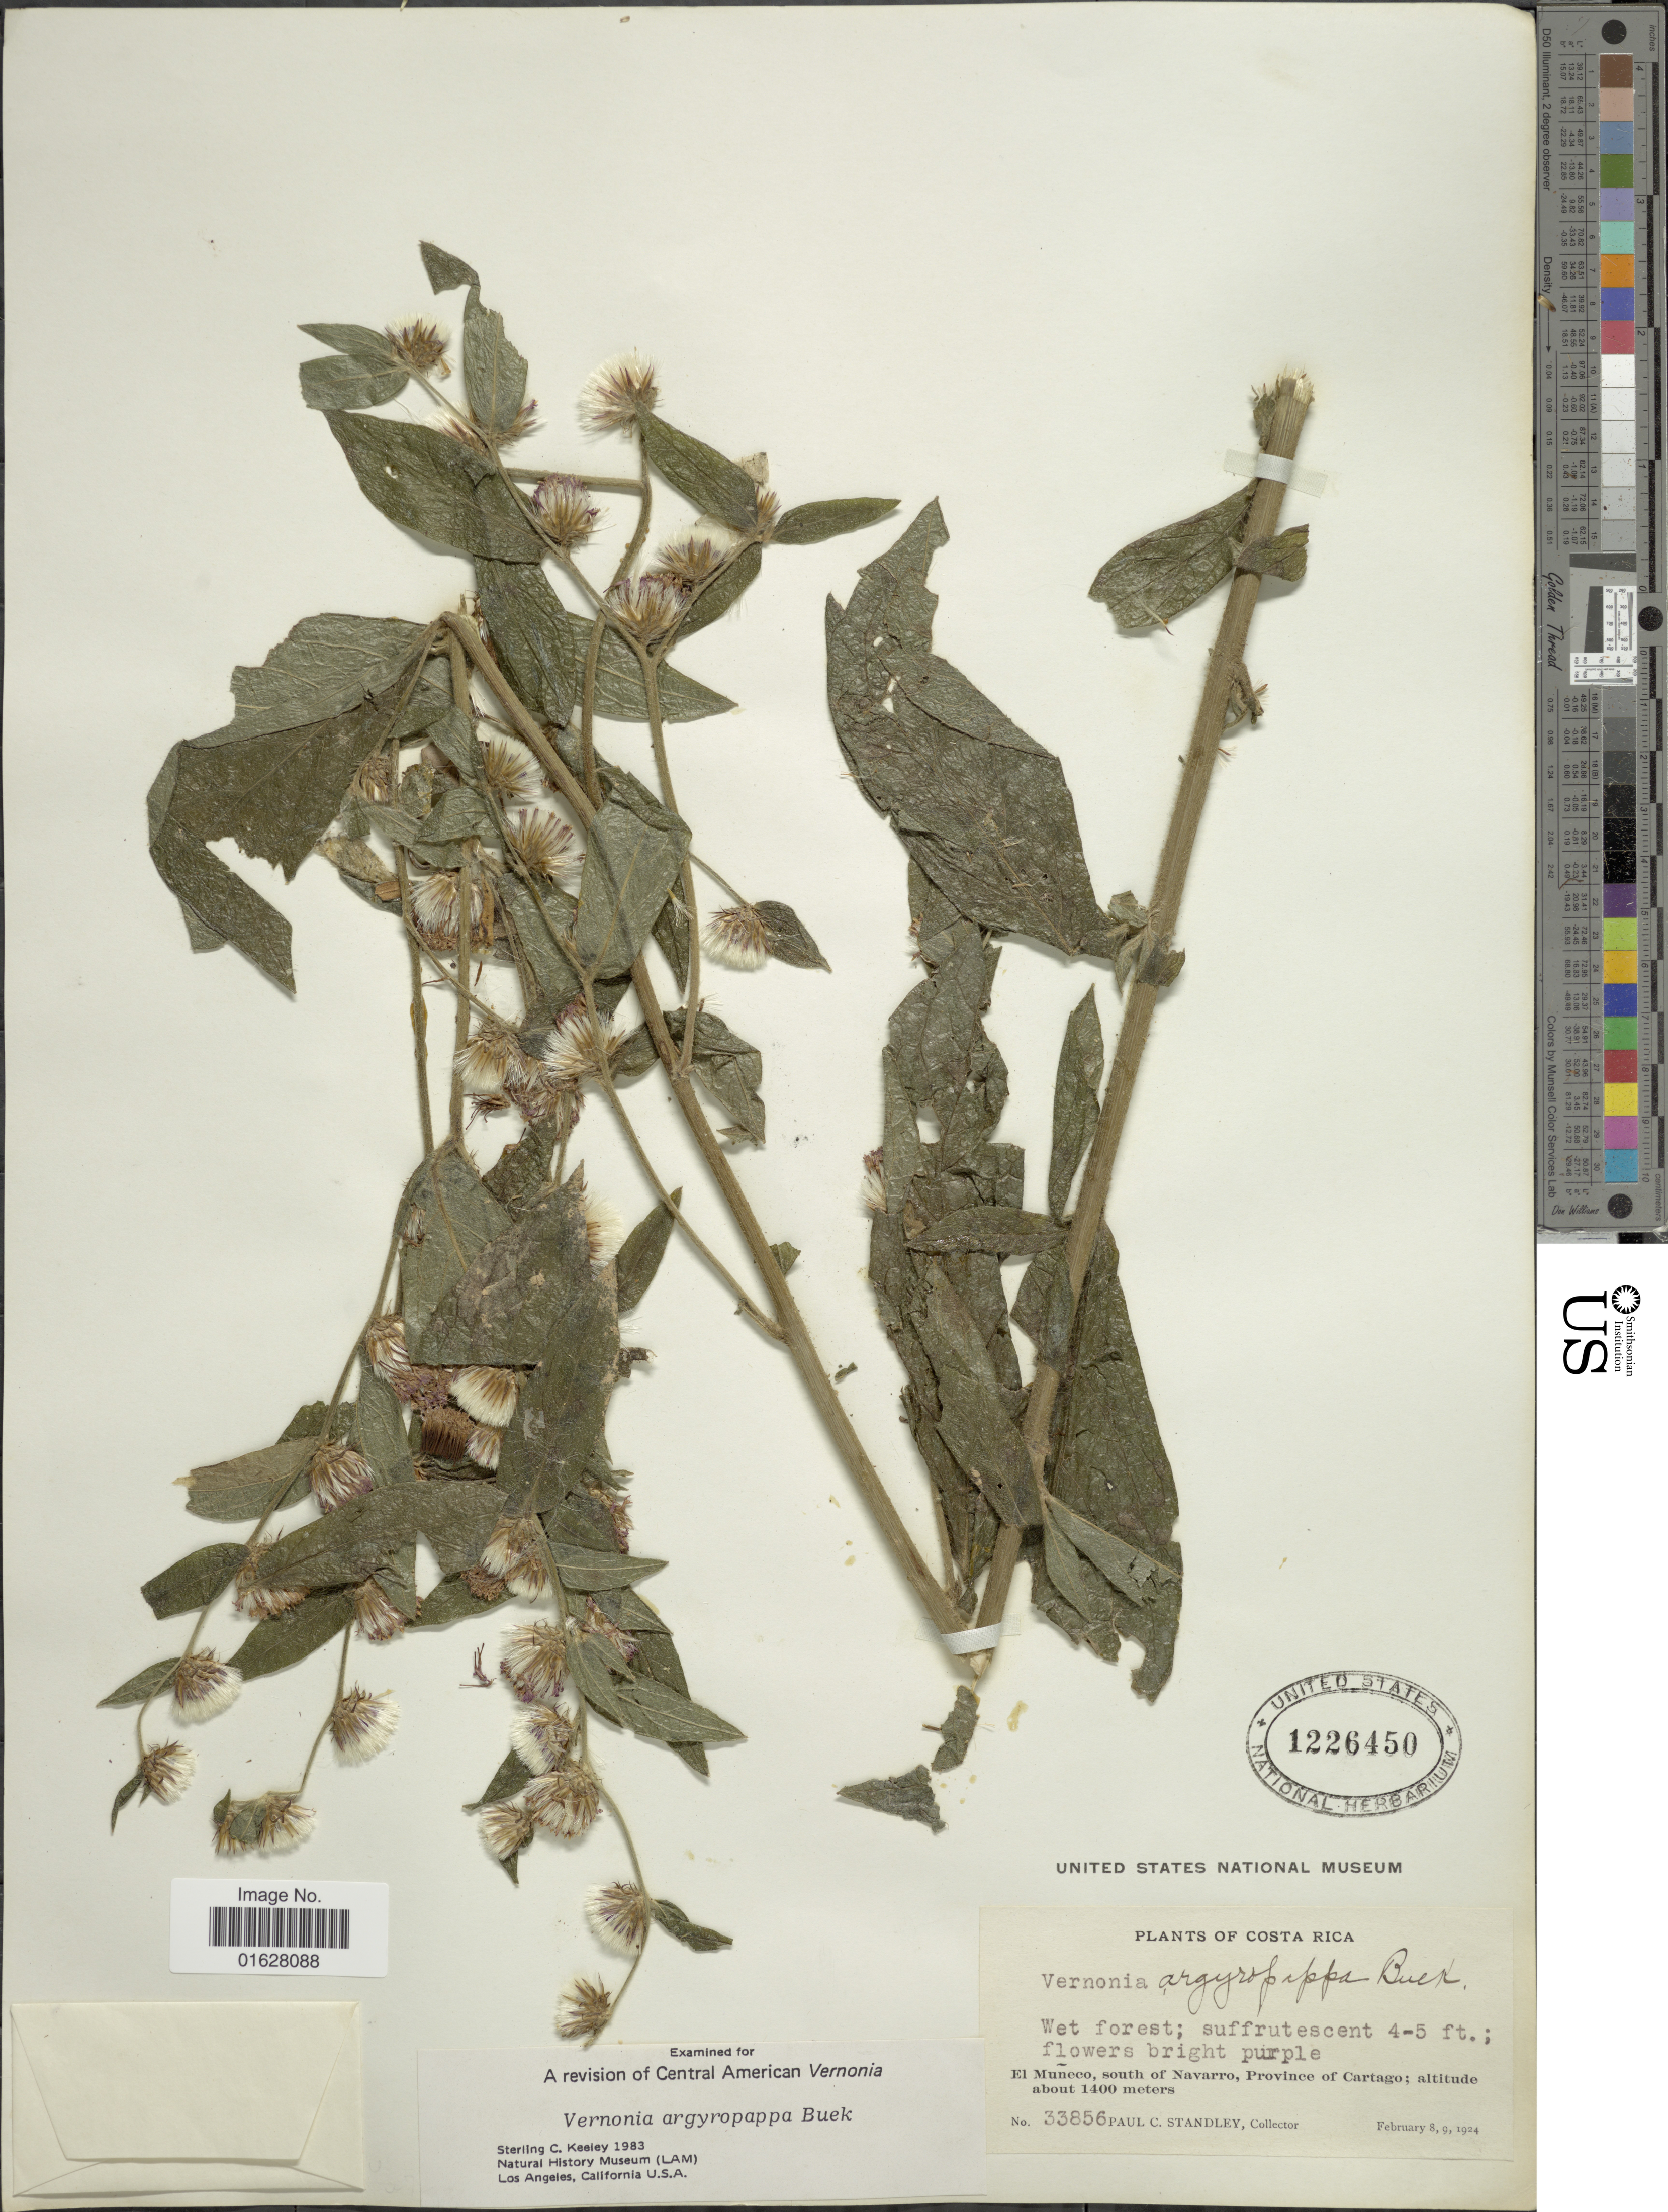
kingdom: Plantae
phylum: Tracheophyta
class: Magnoliopsida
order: Asterales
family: Asteraceae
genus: Lepidaploa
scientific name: Lepidaploa salzmannii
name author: (DC.) H. Rob.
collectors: P. C. Standley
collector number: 33856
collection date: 1924-02-08/1924-02-09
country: Costa Rica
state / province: Cartago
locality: Costa Rica. Wet forest. El Muñeco, south of Navarro, Province of Cartago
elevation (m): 1400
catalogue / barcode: US 1226450